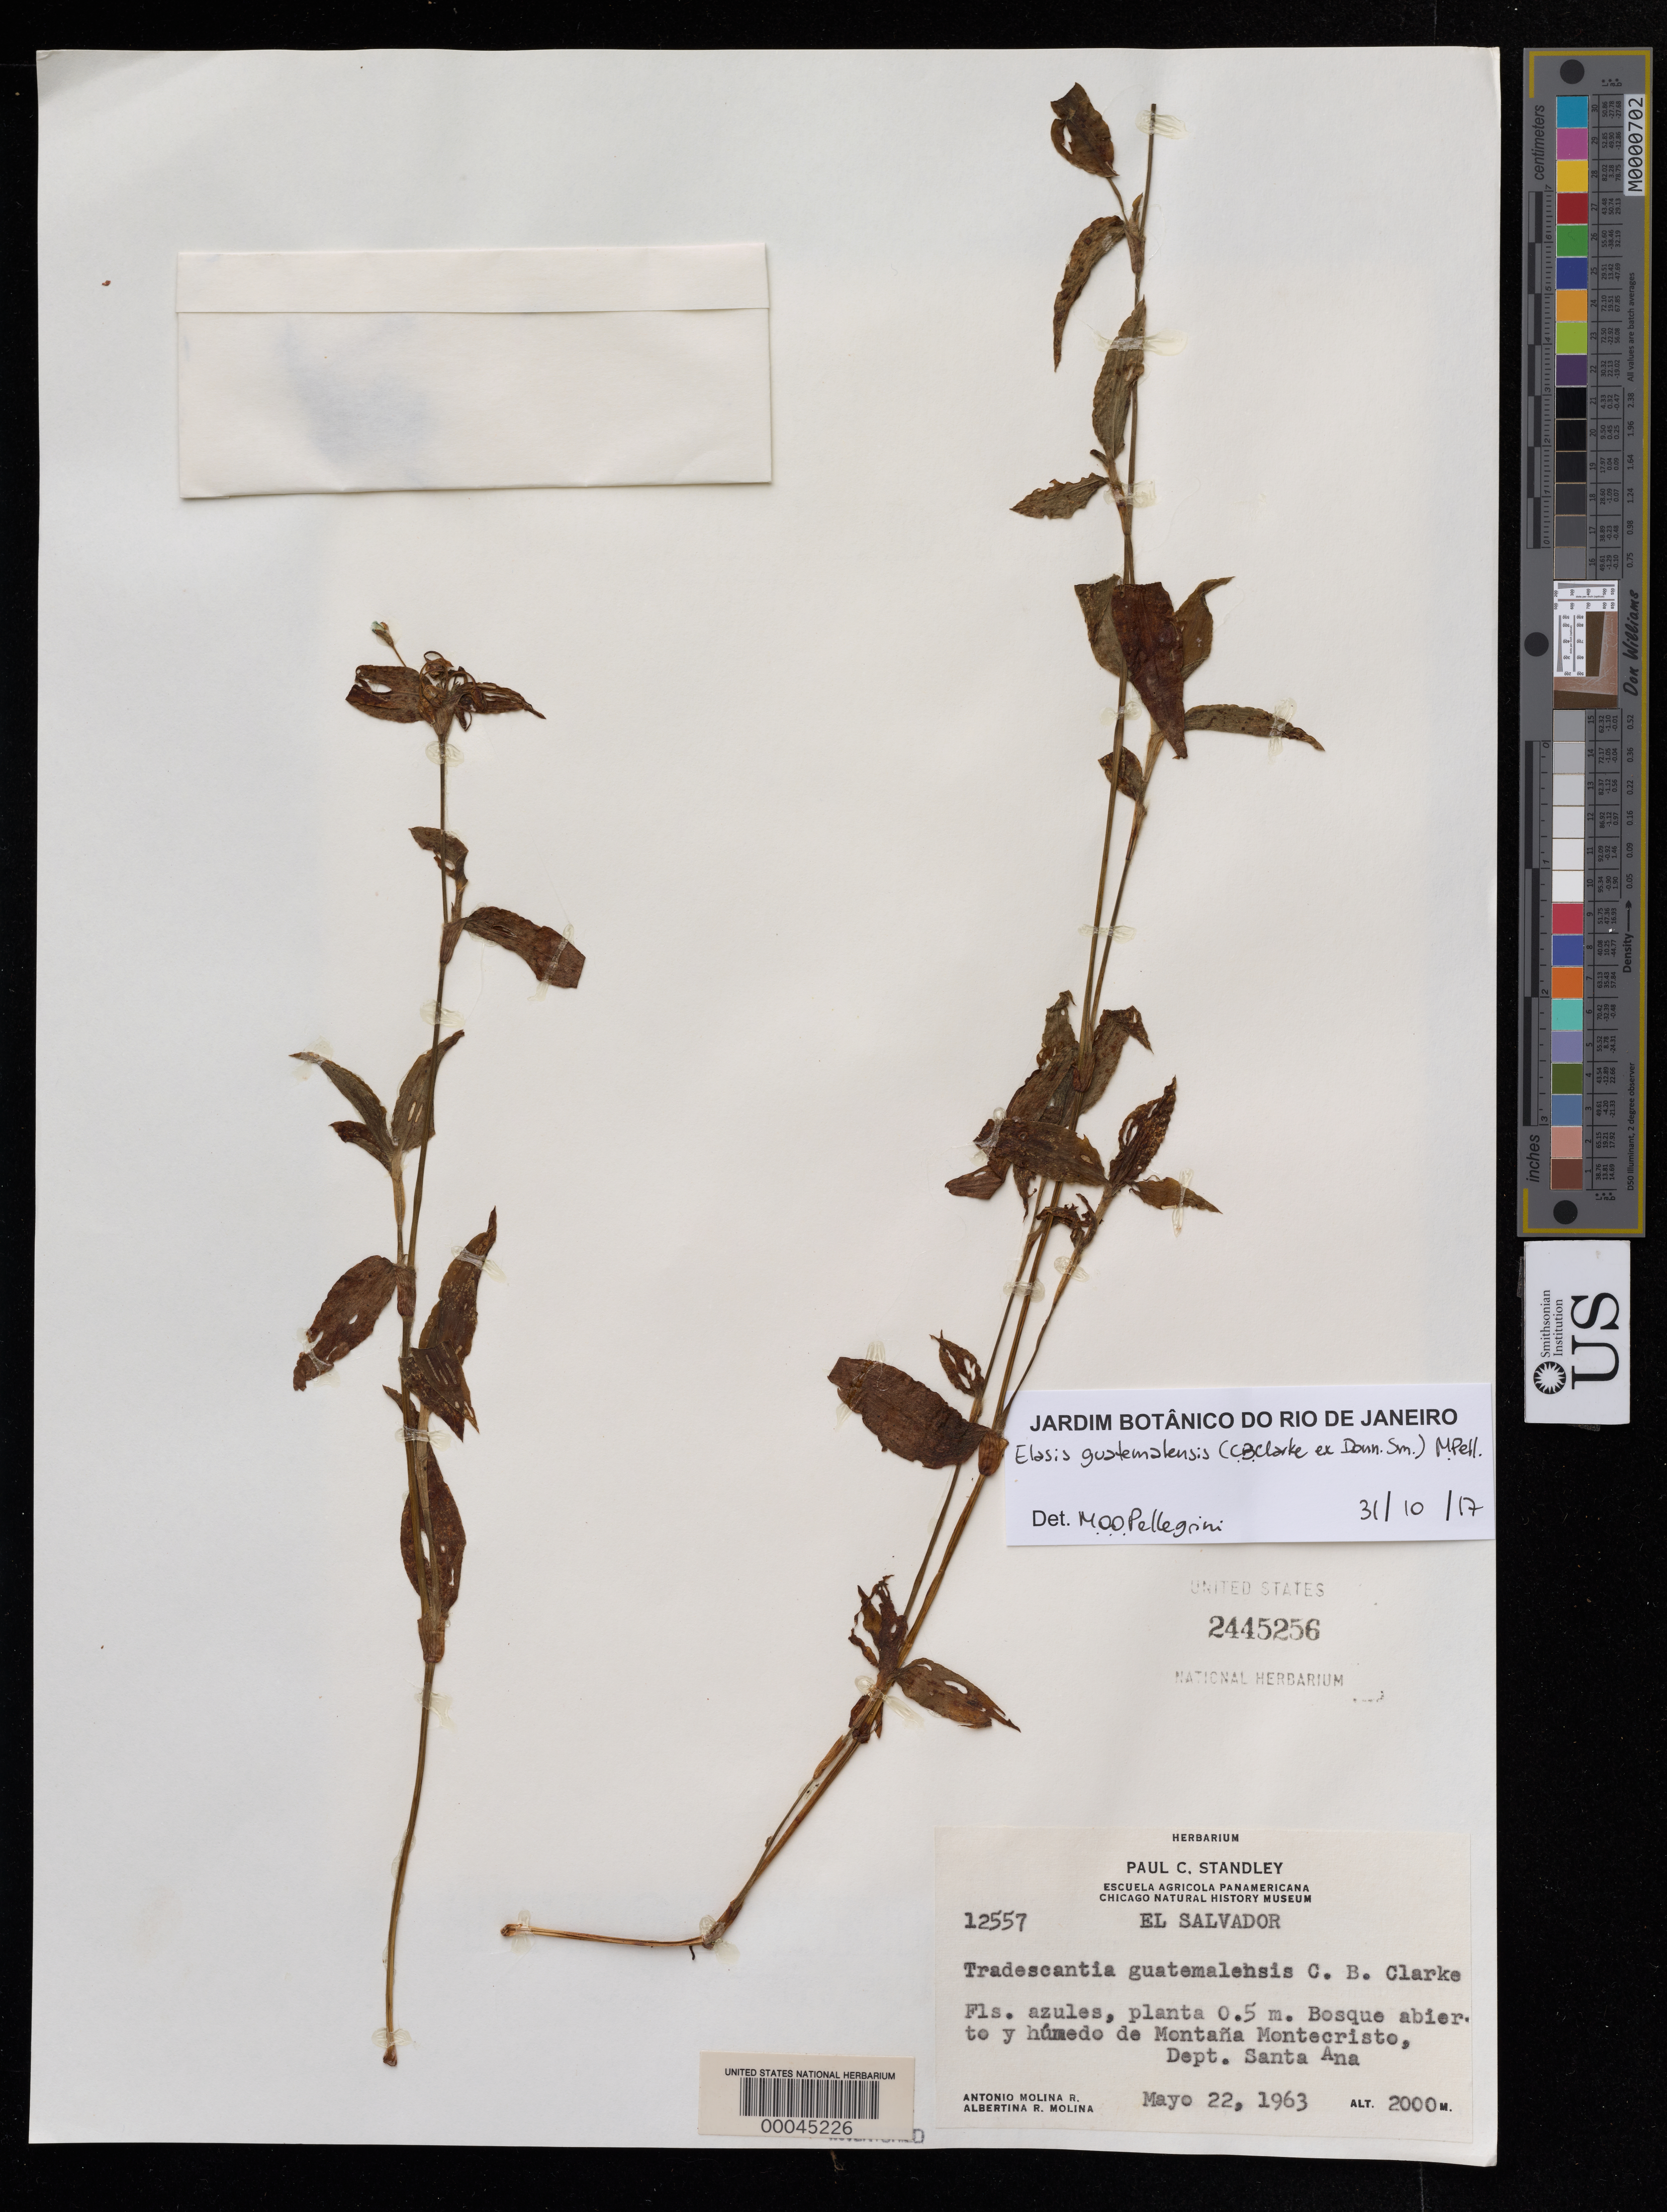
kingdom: Plantae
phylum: Tracheophyta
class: Liliopsida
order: Commelinales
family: Commelinaceae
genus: Tradescantia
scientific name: Tradescantia guatemalensis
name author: C.B. Clarke ex Donn. Sm.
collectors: A. Molina R. & A. R. Molina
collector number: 12557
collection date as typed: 22 May 1963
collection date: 1963-05-22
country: El Salvador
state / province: Santa Ana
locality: Montana montecristo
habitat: Forest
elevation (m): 2000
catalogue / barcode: US 2445256